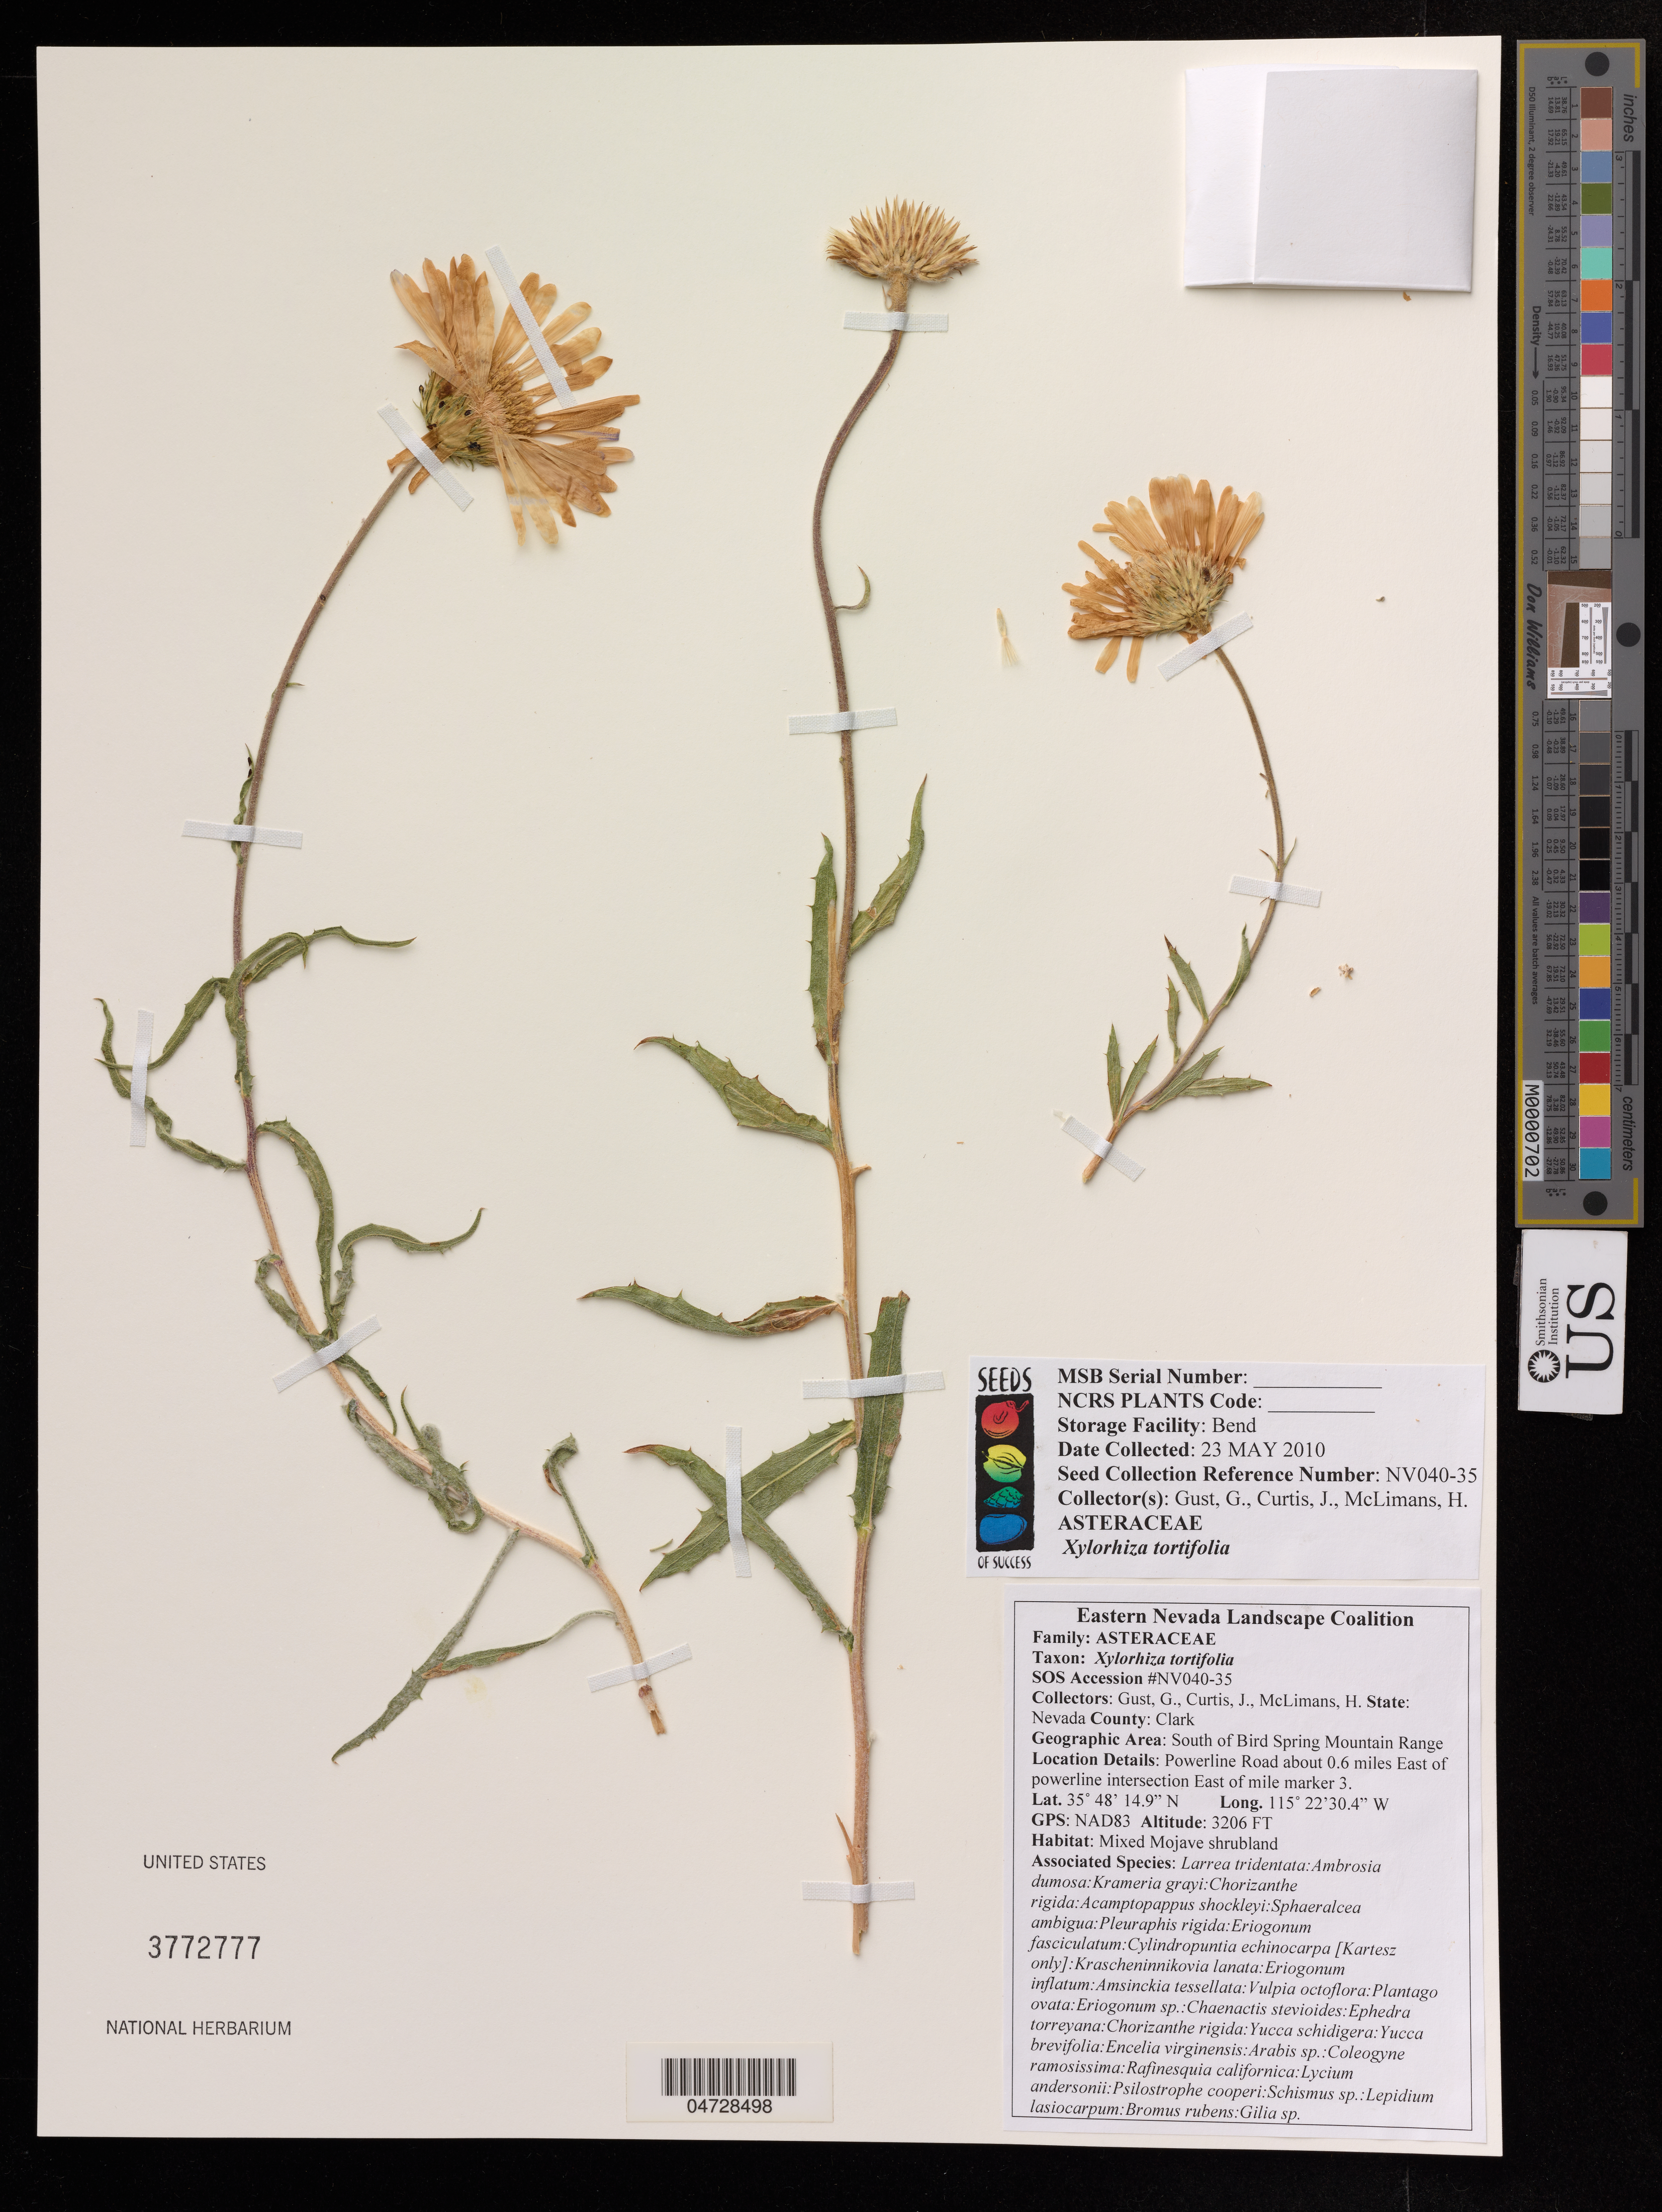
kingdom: Plantae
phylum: Tracheophyta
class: Magnoliopsida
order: Asterales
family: Asteraceae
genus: Xylorhiza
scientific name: Xylorhiza tortifolia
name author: (Torr. & A. Gray) Greene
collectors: G. Gust, J. Curtis & H. McLimans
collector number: NV040-35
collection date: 2010-05-23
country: United States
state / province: Nevada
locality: County: Clark, South of Bird Spring Mountain Range, Powerline Road about 0.6 miles East of powerline intersection East of mile marker 3.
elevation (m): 977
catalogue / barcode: US 3772777